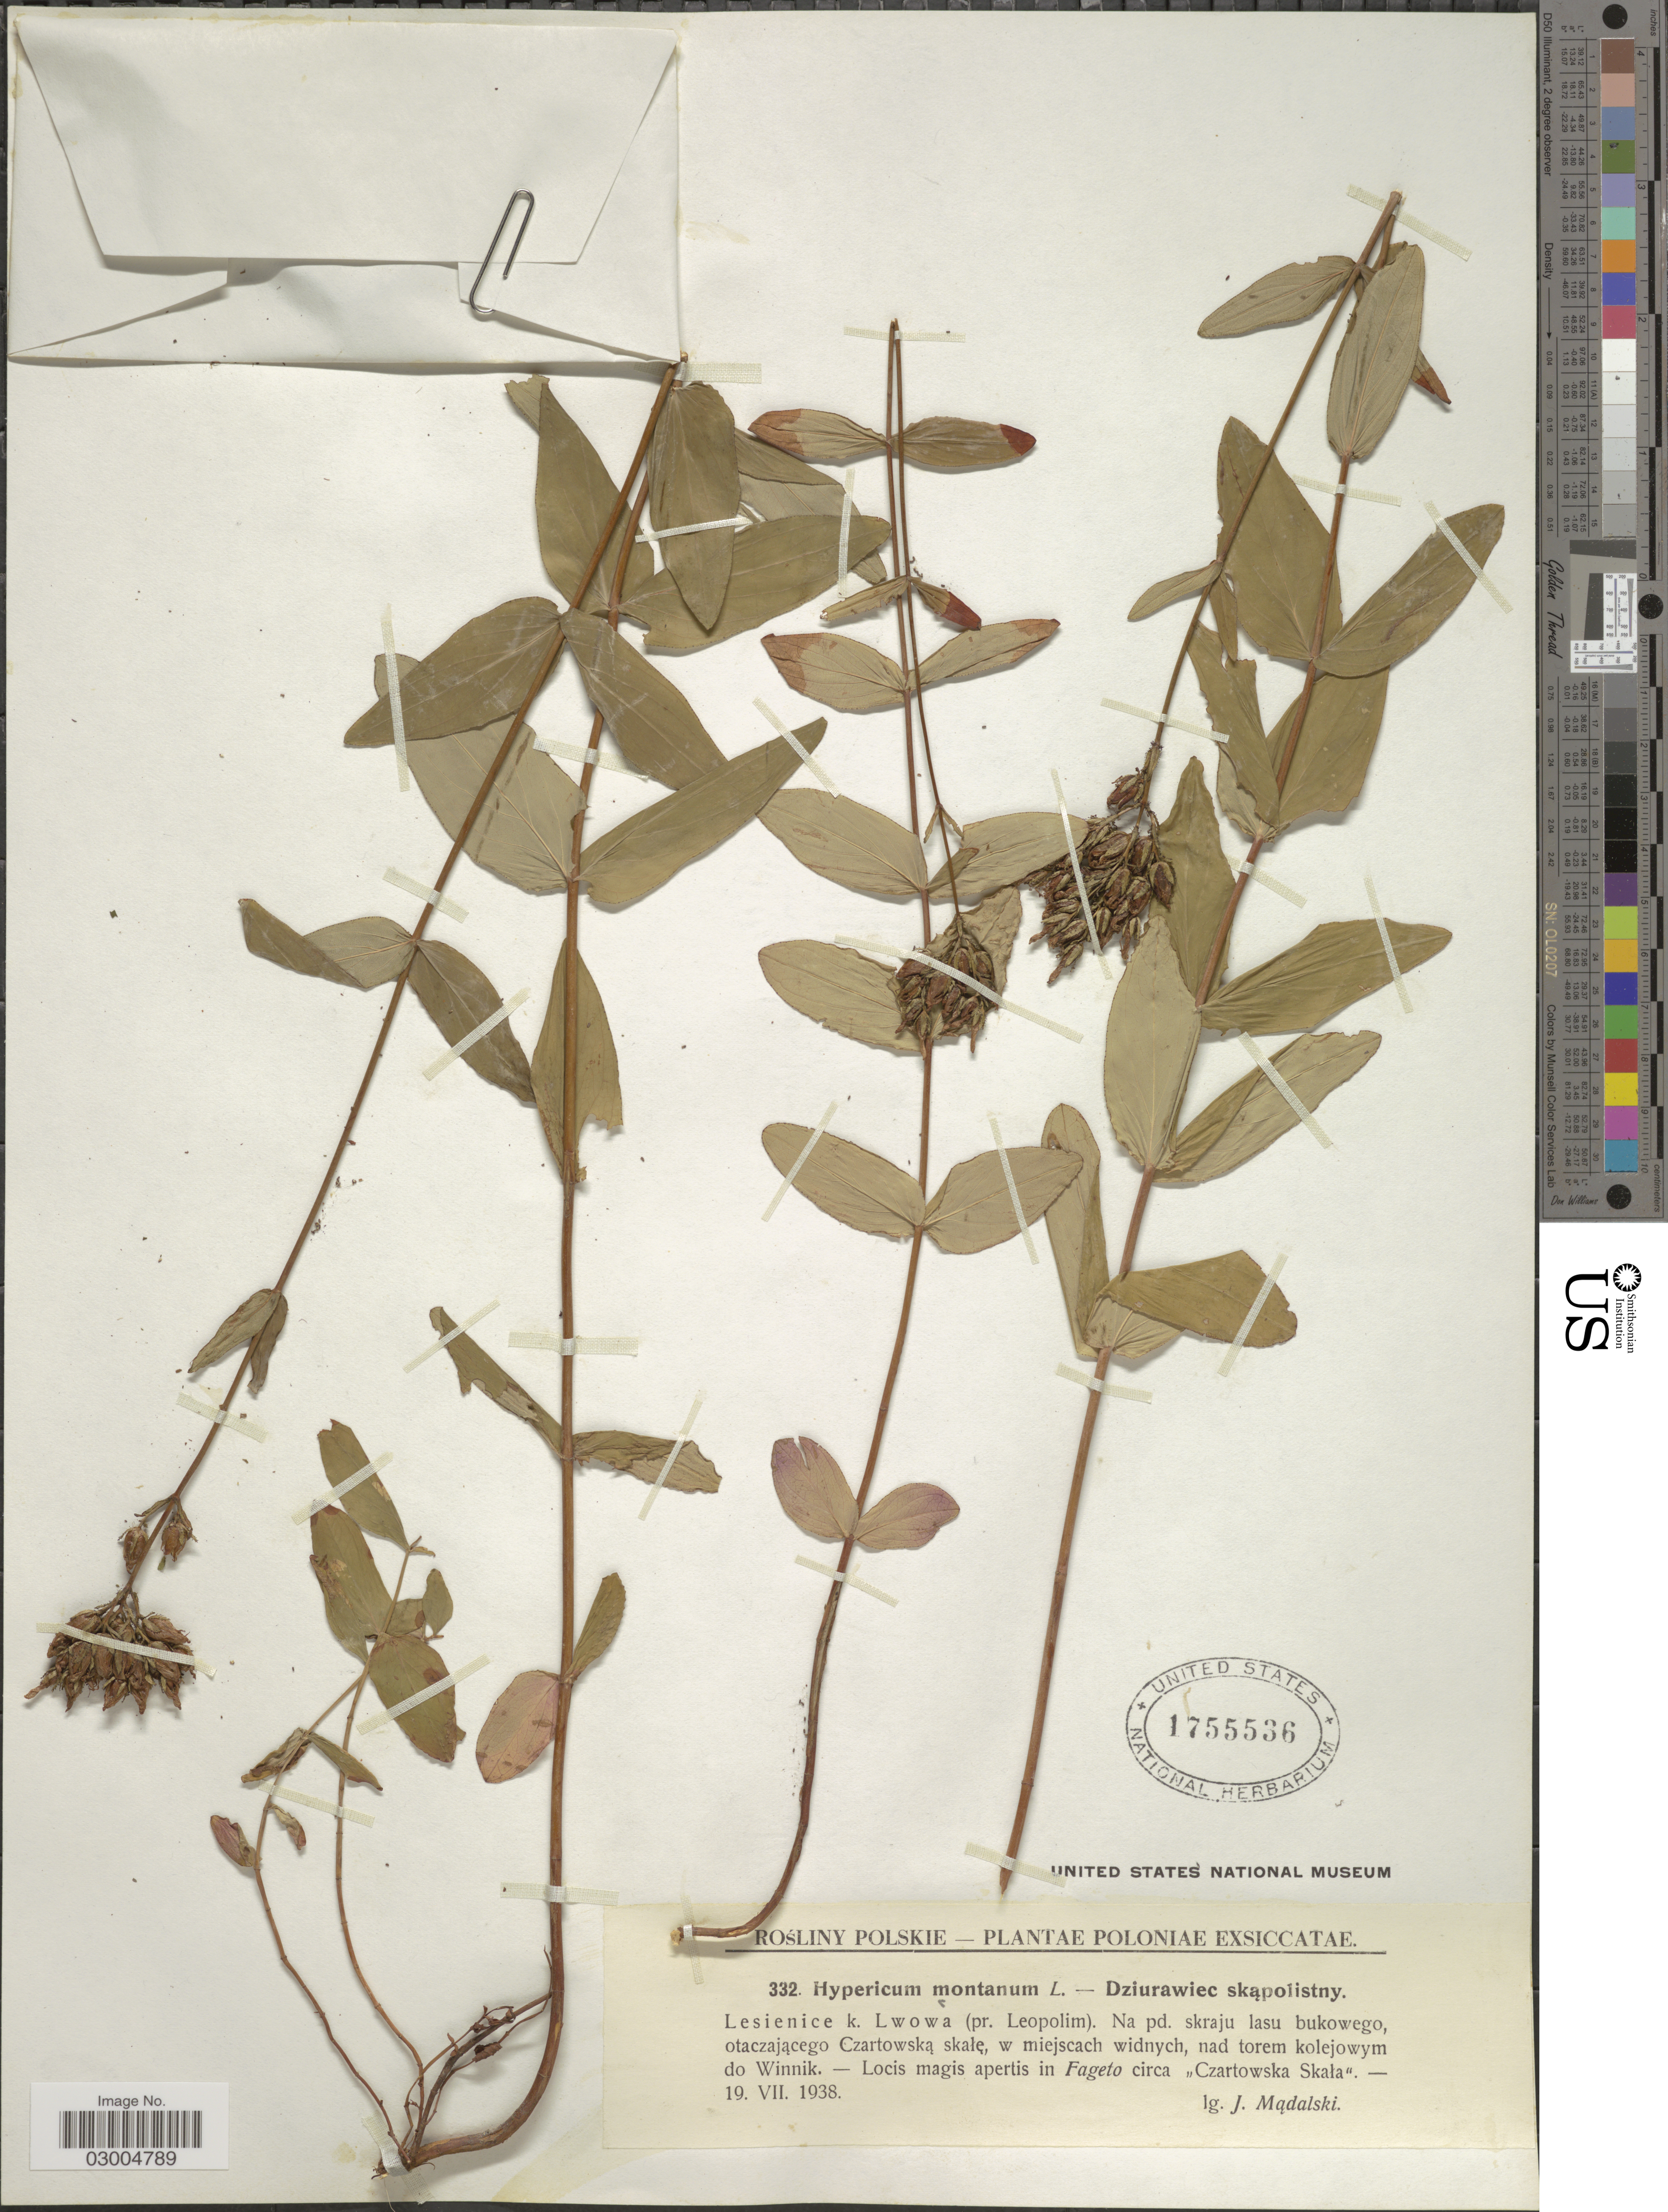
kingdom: Plantae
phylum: Tracheophyta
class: Magnoliopsida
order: Malpighiales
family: Hypericaceae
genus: Hypericum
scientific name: Hypericum montanum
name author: L.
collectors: J. Madalski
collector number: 332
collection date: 1938-07-19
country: Poland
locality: Magis apertis in Fageto circa "Czartowska Skala".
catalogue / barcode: US 1755536